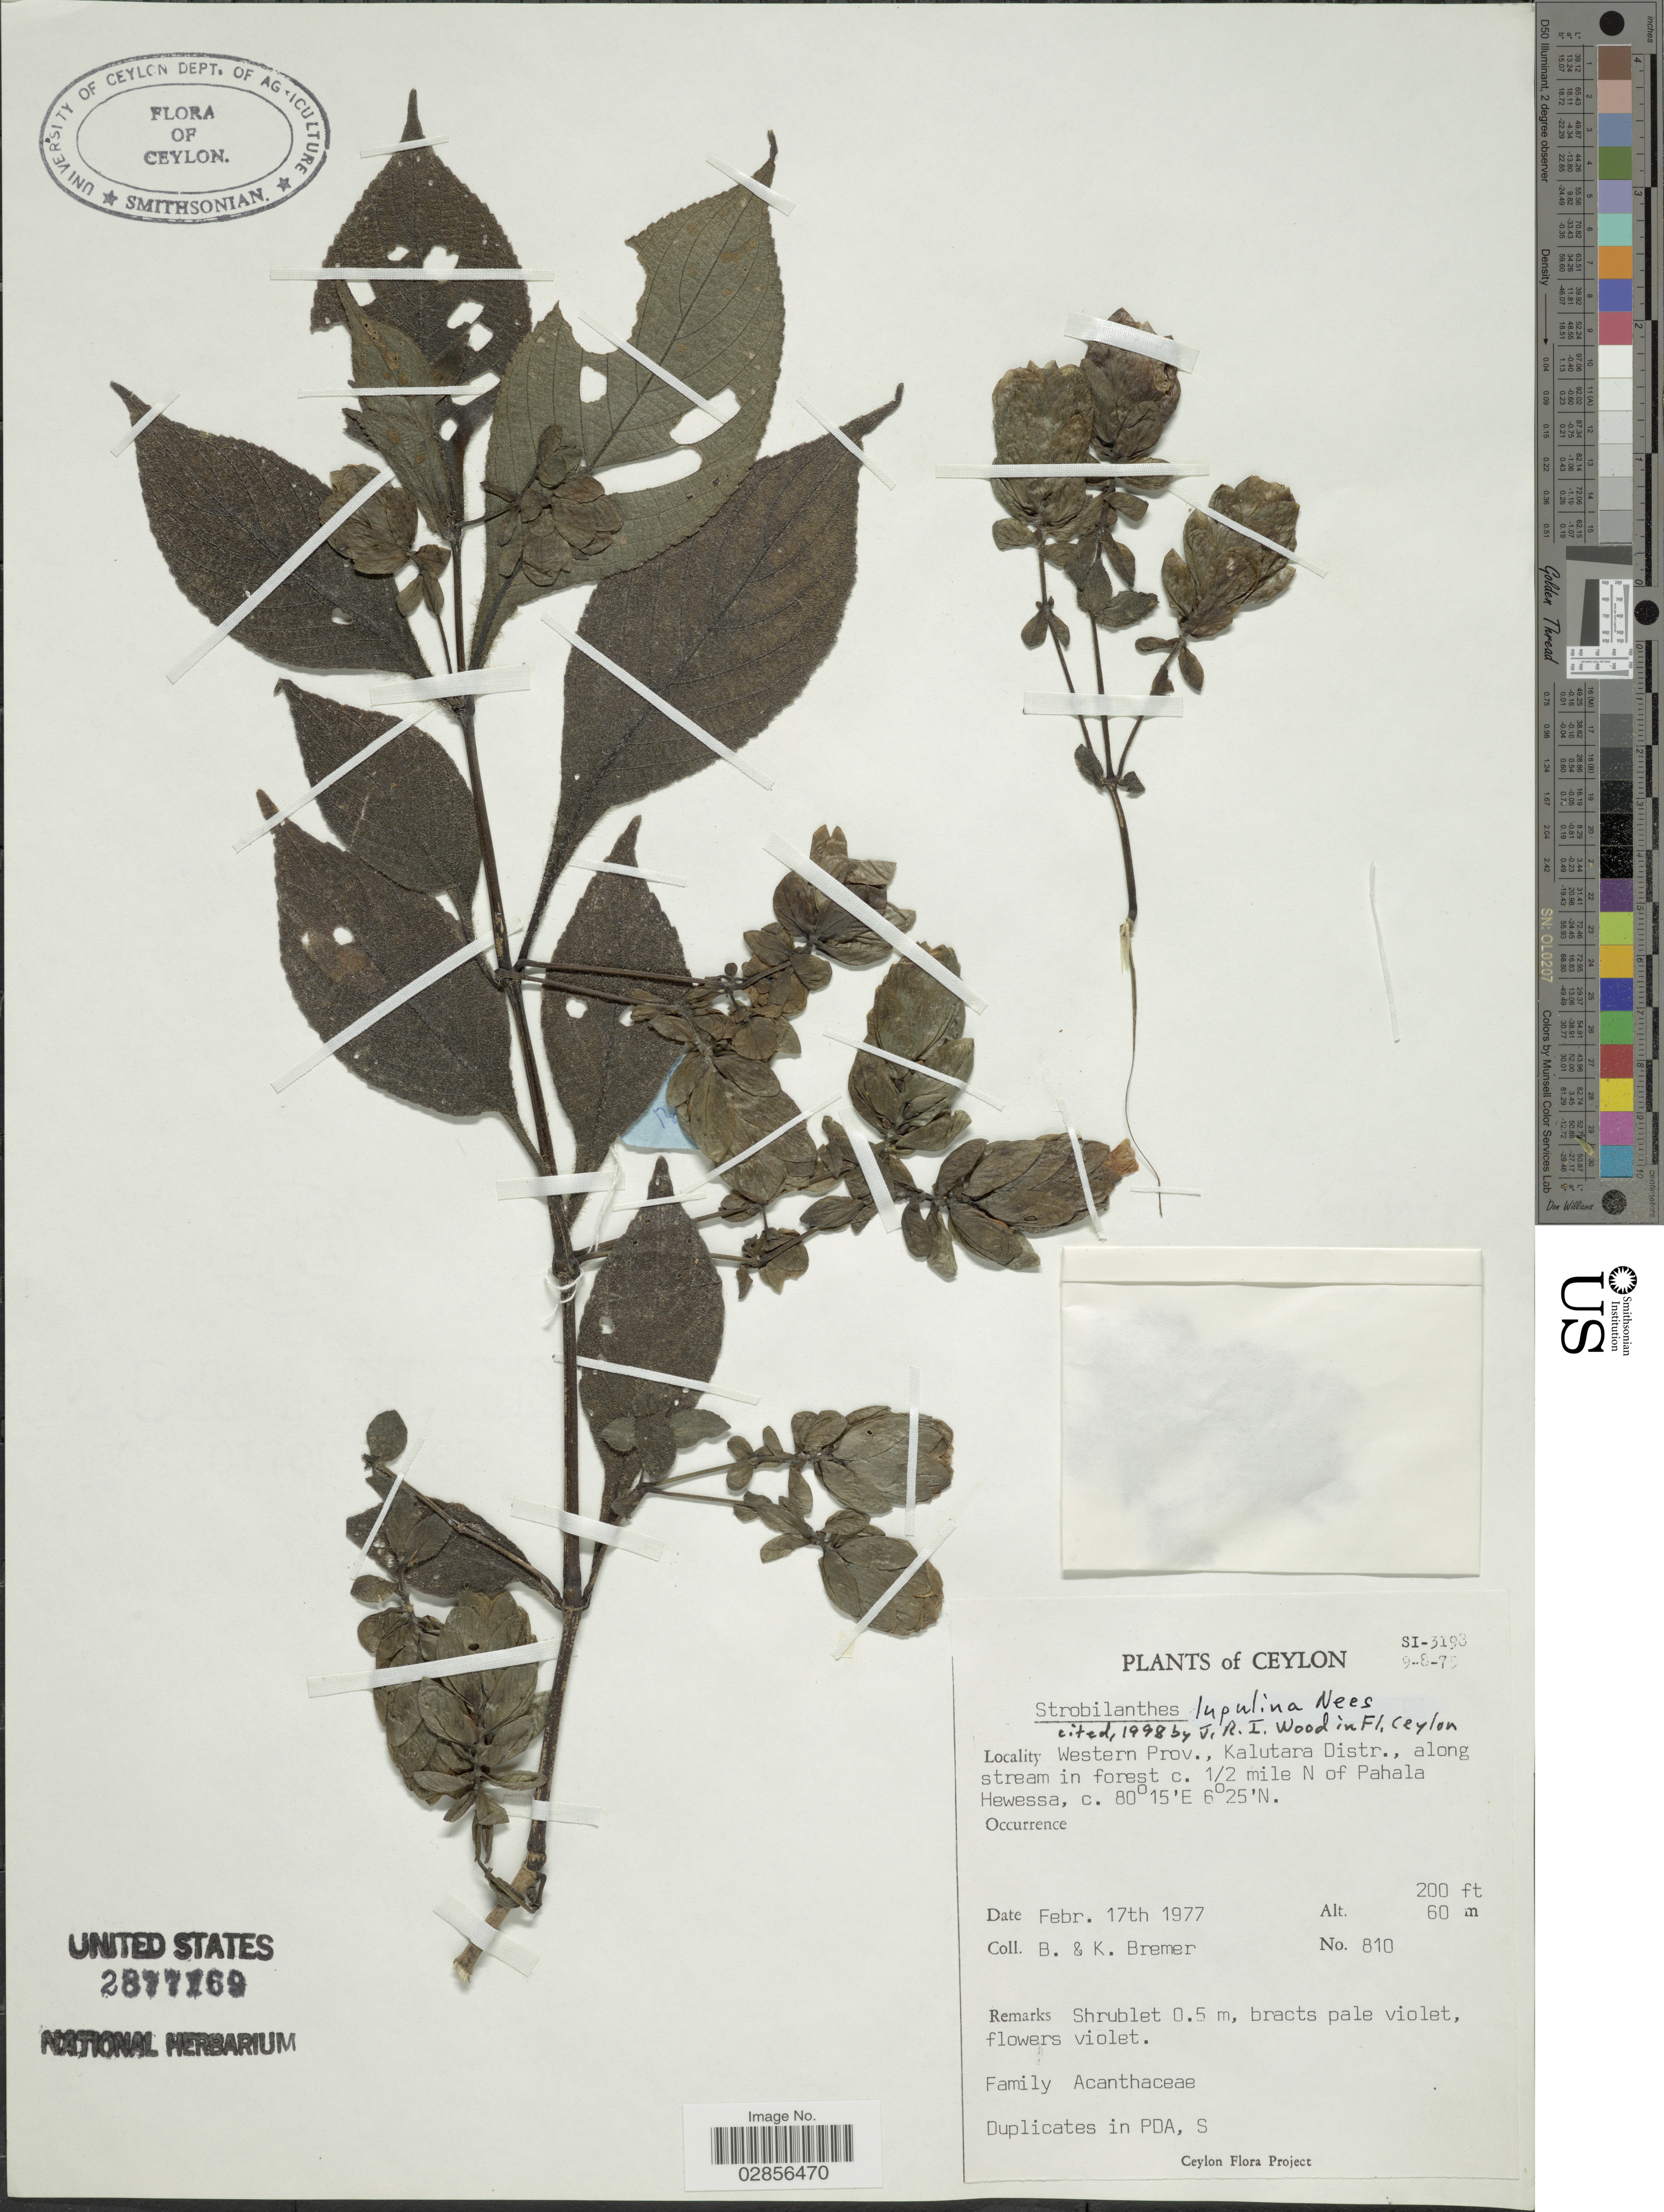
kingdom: Plantae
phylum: Tracheophyta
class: Magnoliopsida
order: Lamiales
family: Acanthaceae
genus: Strobilanthes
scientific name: Strobilanthes lupulina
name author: Nees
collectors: B. Bremer & K. Bremer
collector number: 810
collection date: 1977-02-17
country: Sri Lanka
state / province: Western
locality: Ceylon. Kalutara Distr., along stream in forest c. 1/2 mile N of Pahala Hewessa.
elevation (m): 61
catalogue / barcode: US 2877169